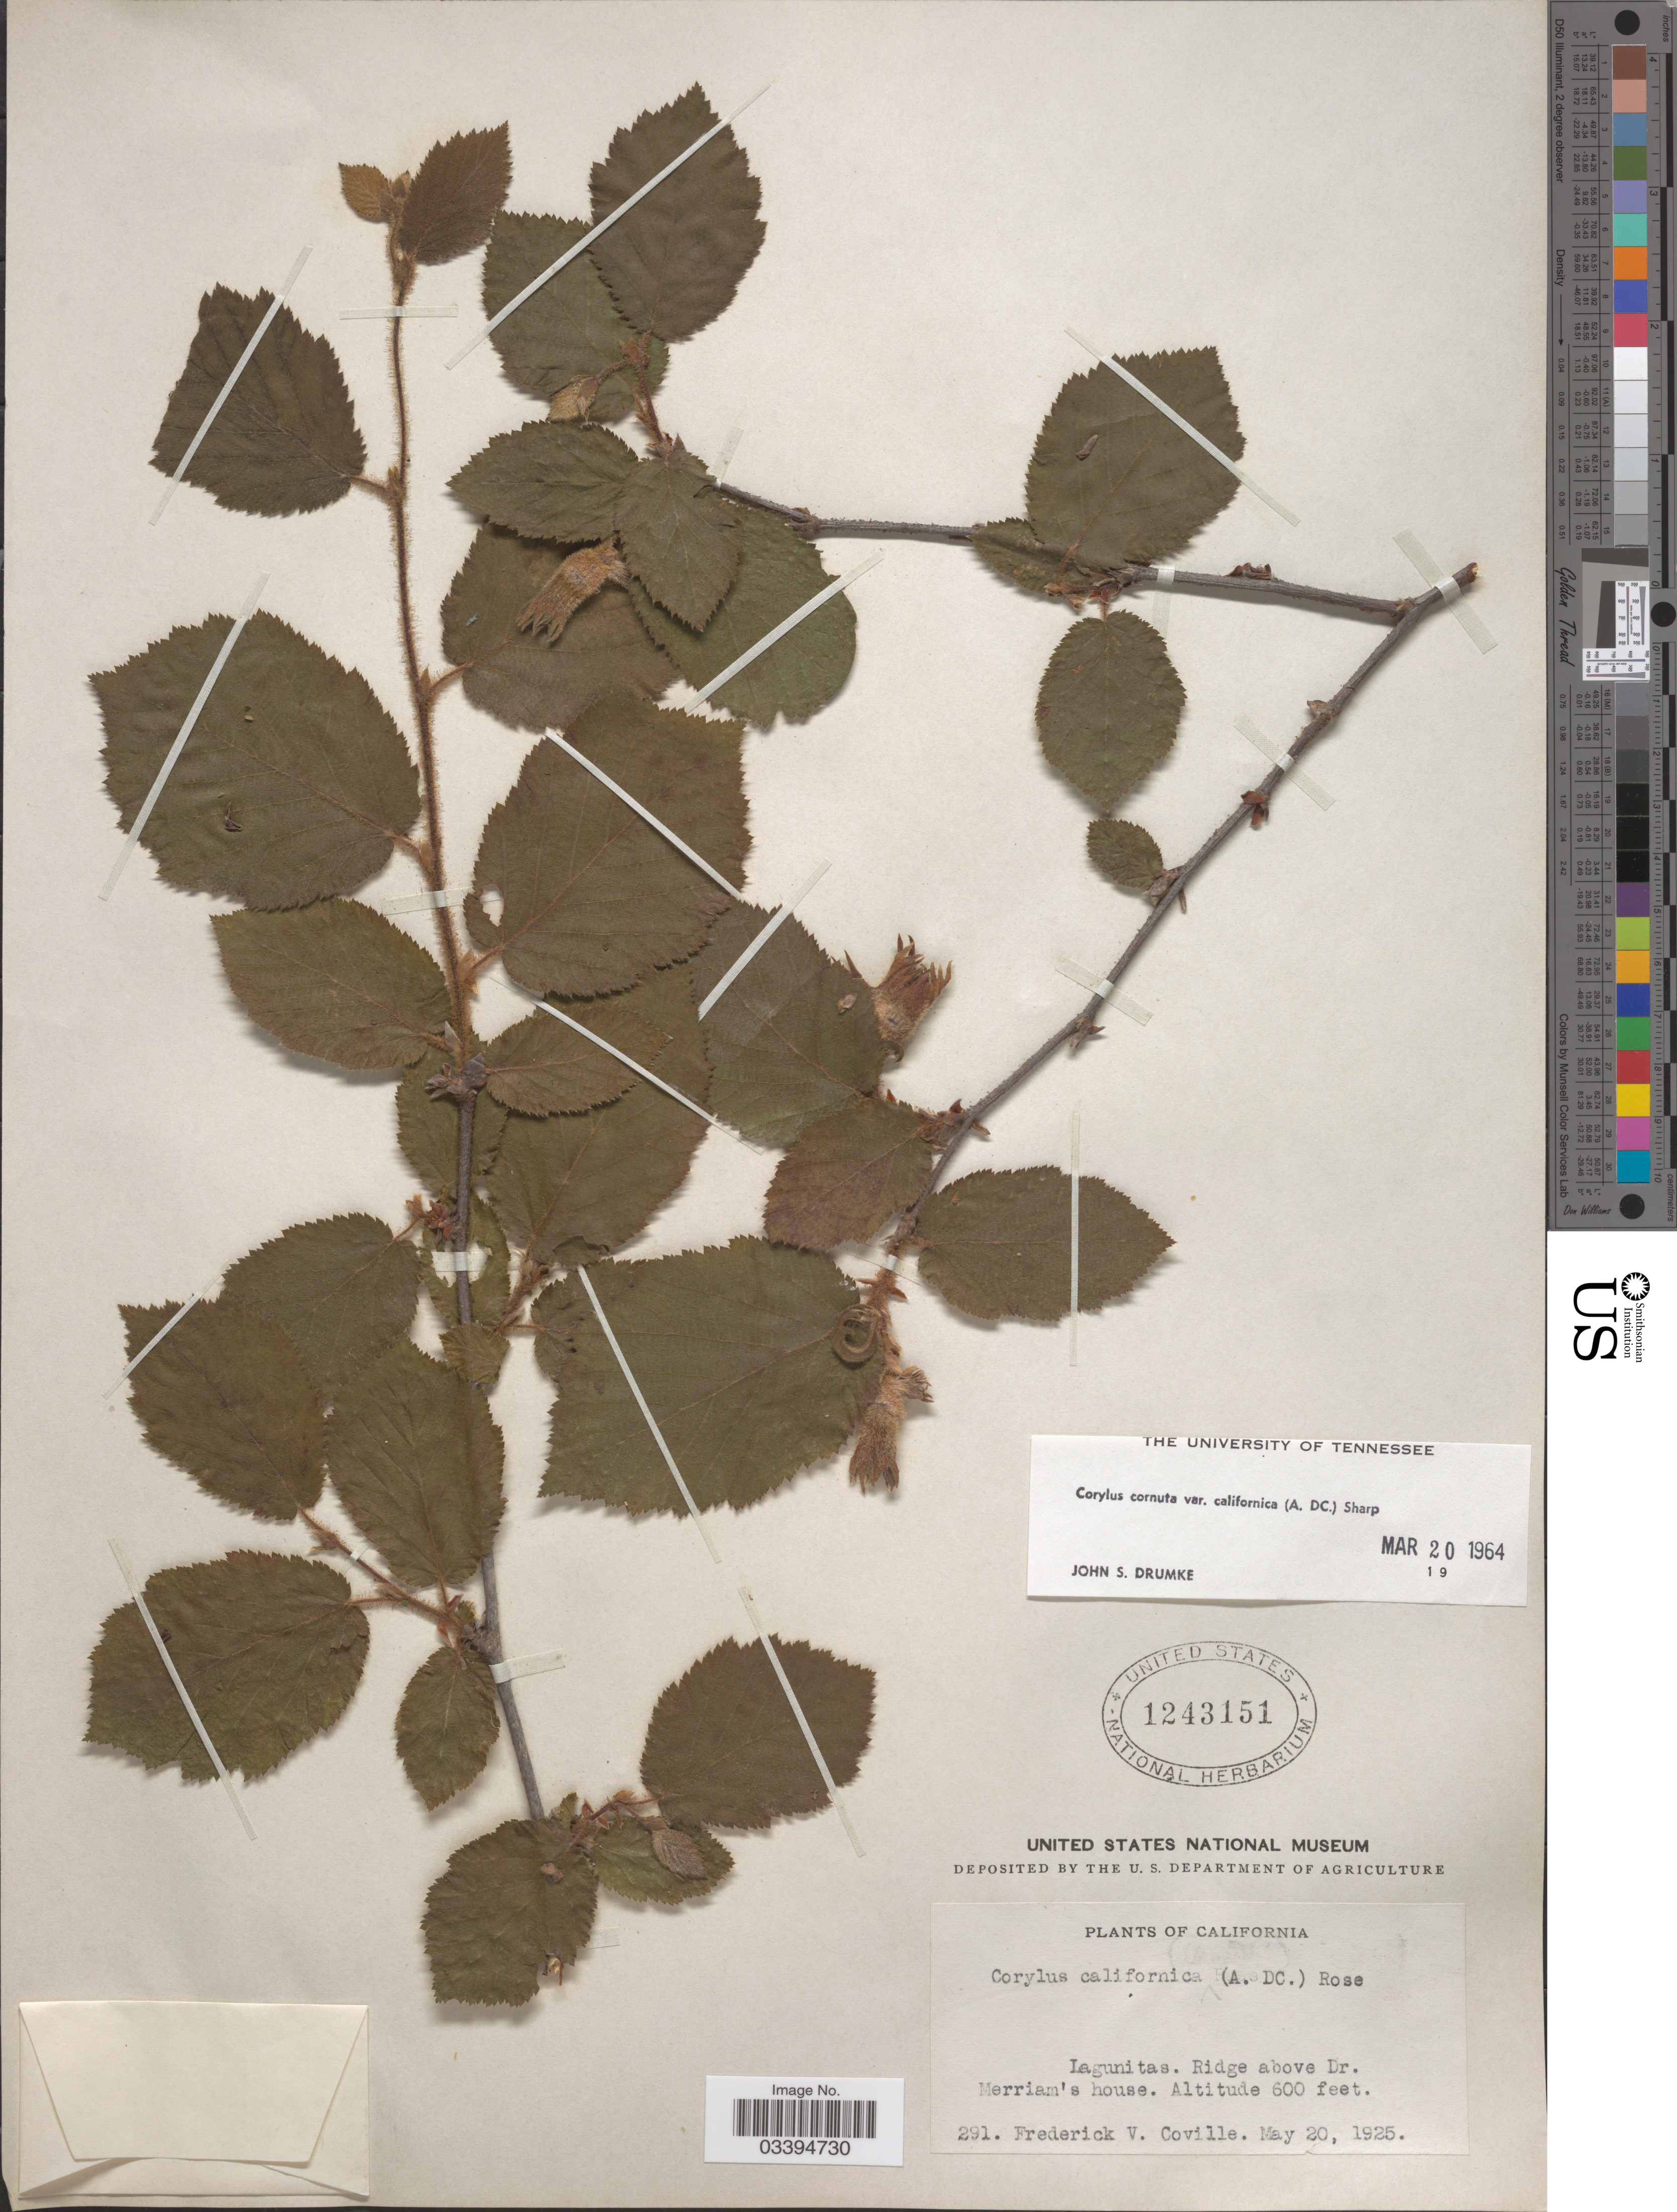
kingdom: Plantae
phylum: Tracheophyta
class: Magnoliopsida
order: Fagales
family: Betulaceae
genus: Corylus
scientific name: Corylus cornuta var. californica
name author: Marshall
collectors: F. V. Coville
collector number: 291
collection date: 1925-05-20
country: United States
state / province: California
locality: Ridge above Dr. Merriam's house.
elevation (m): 183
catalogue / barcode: US 1243151